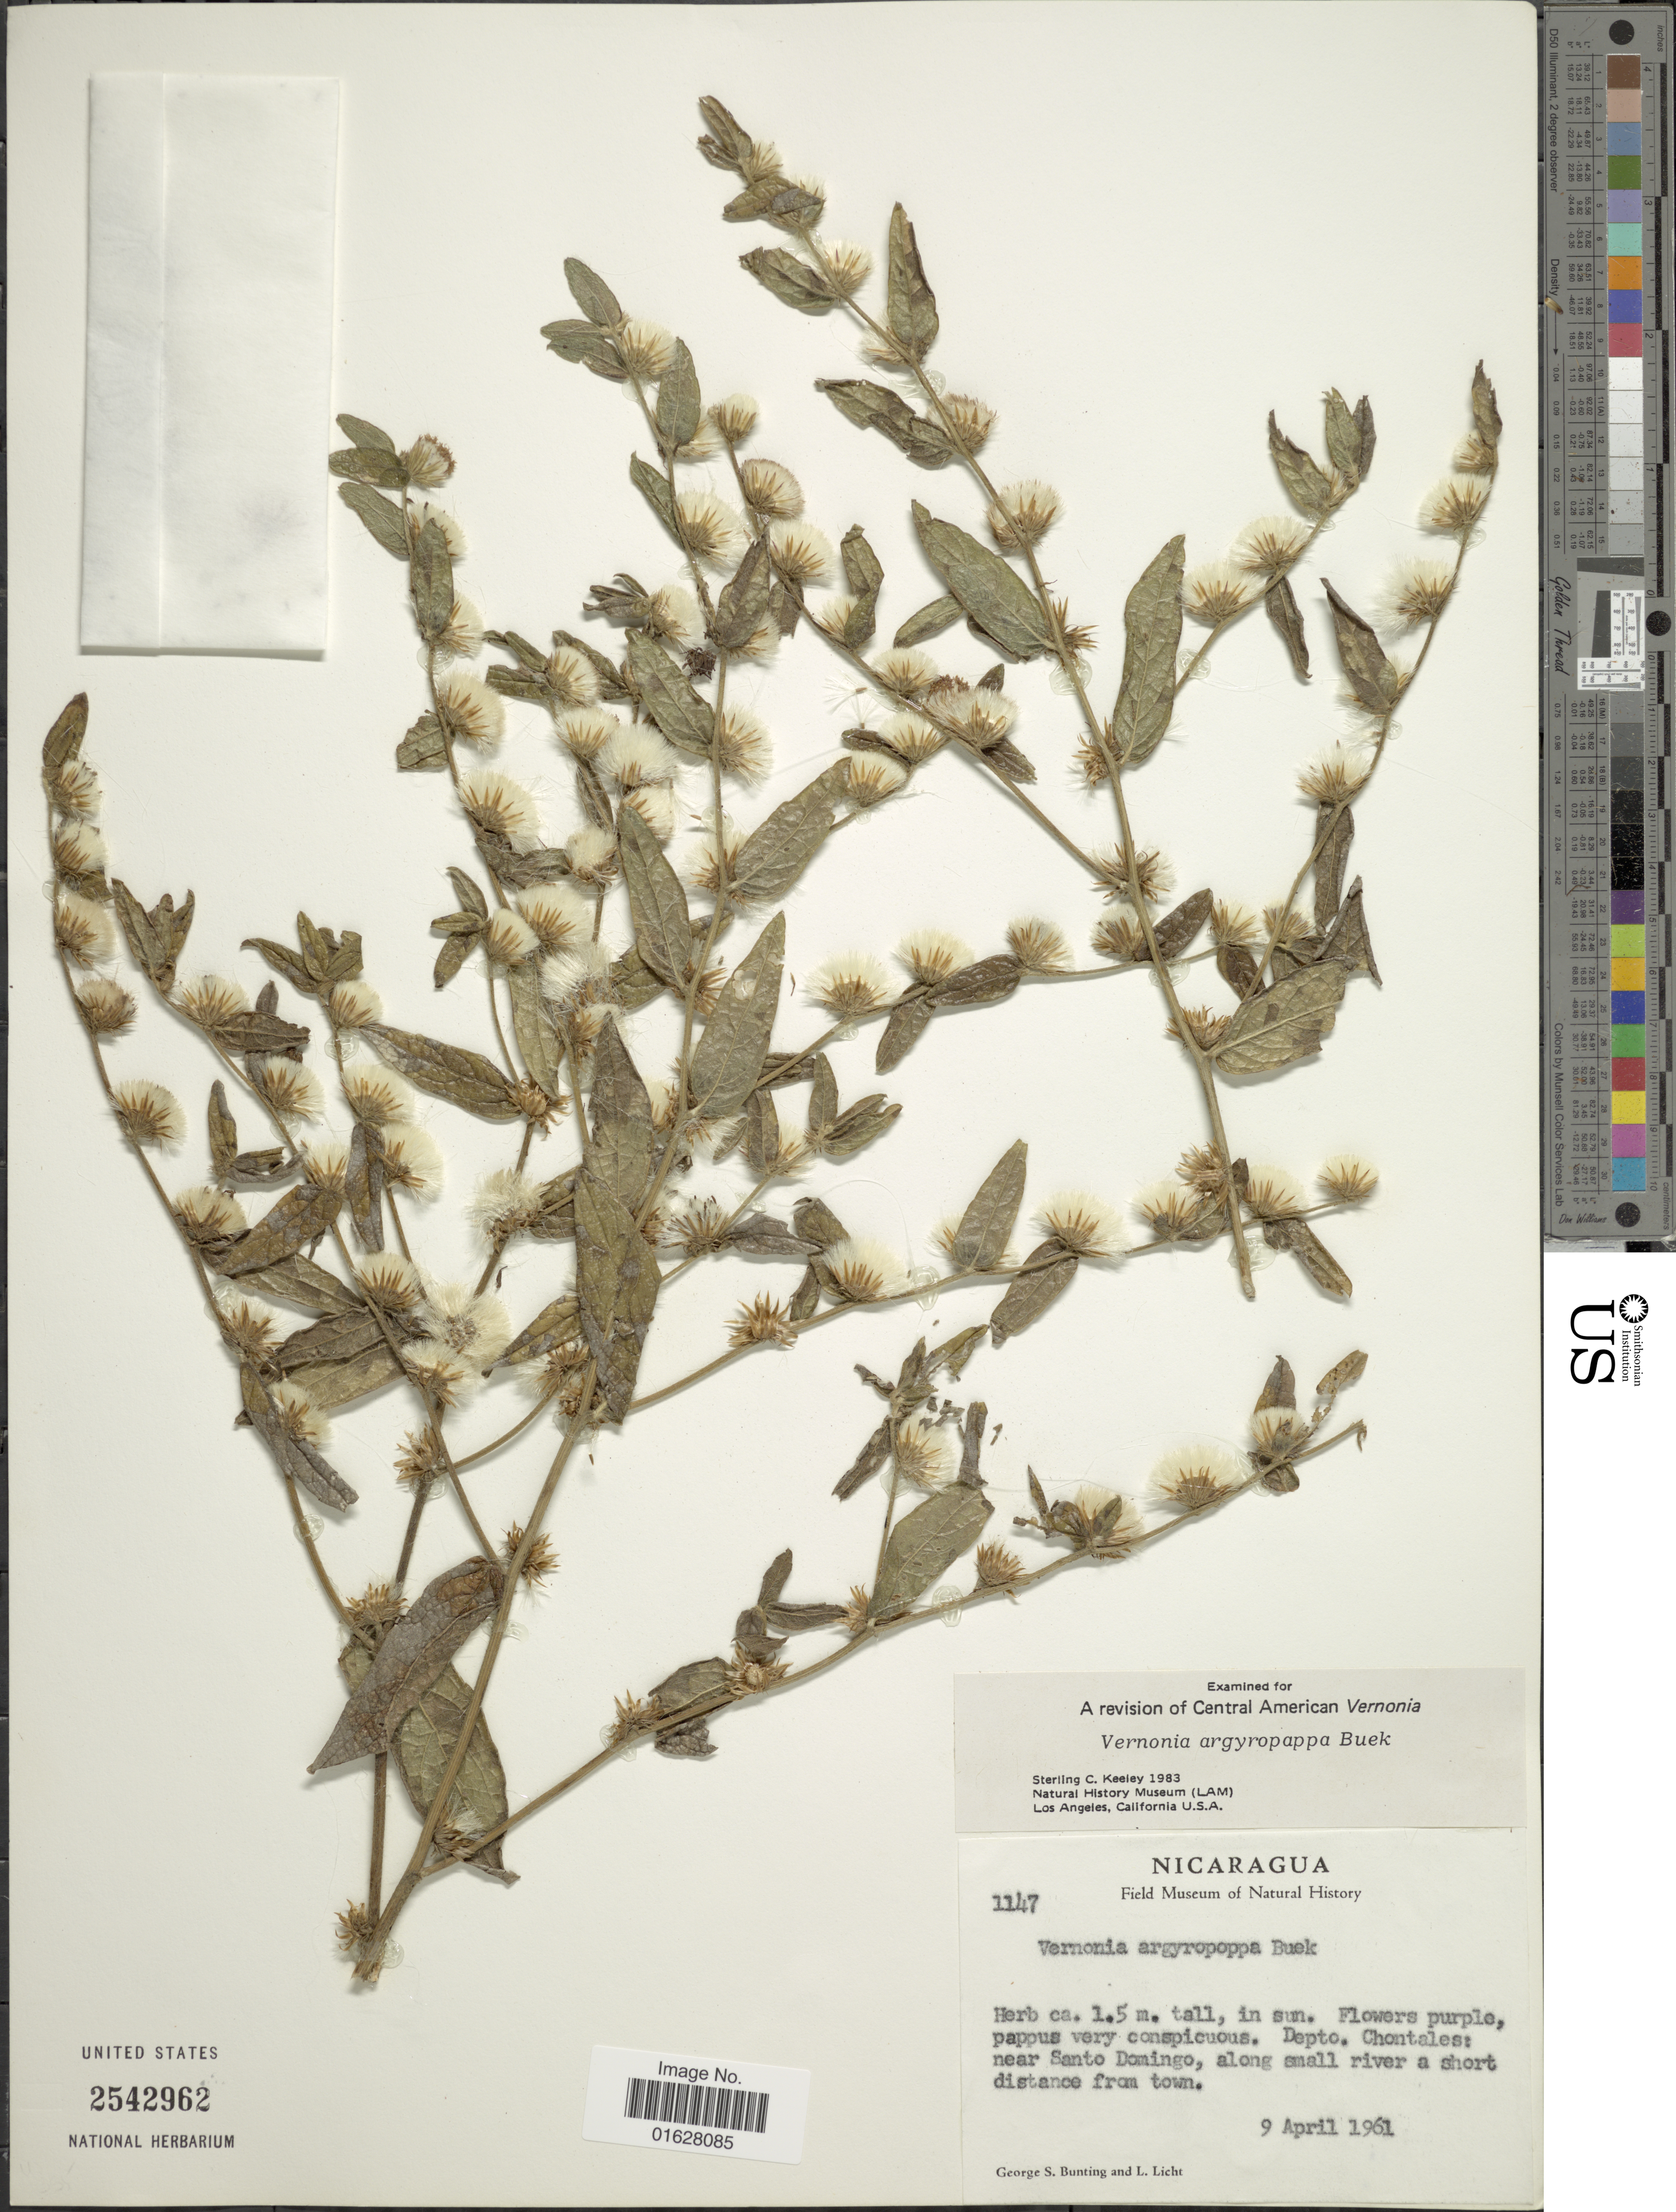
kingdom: Plantae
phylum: Tracheophyta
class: Magnoliopsida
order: Asterales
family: Asteraceae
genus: Lepidaploa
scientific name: Lepidaploa salzmannii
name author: (DC.) H. Rob.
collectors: G. S. Bunting & L. Licht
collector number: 1147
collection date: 1961-04-09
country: Nicaragua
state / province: Chontales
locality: Nicaragua. Herb ca. 1.5 m. tall, in sun. Depto. Chontales: near Santo Domingo, along small river a short distance from town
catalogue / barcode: US 2542962